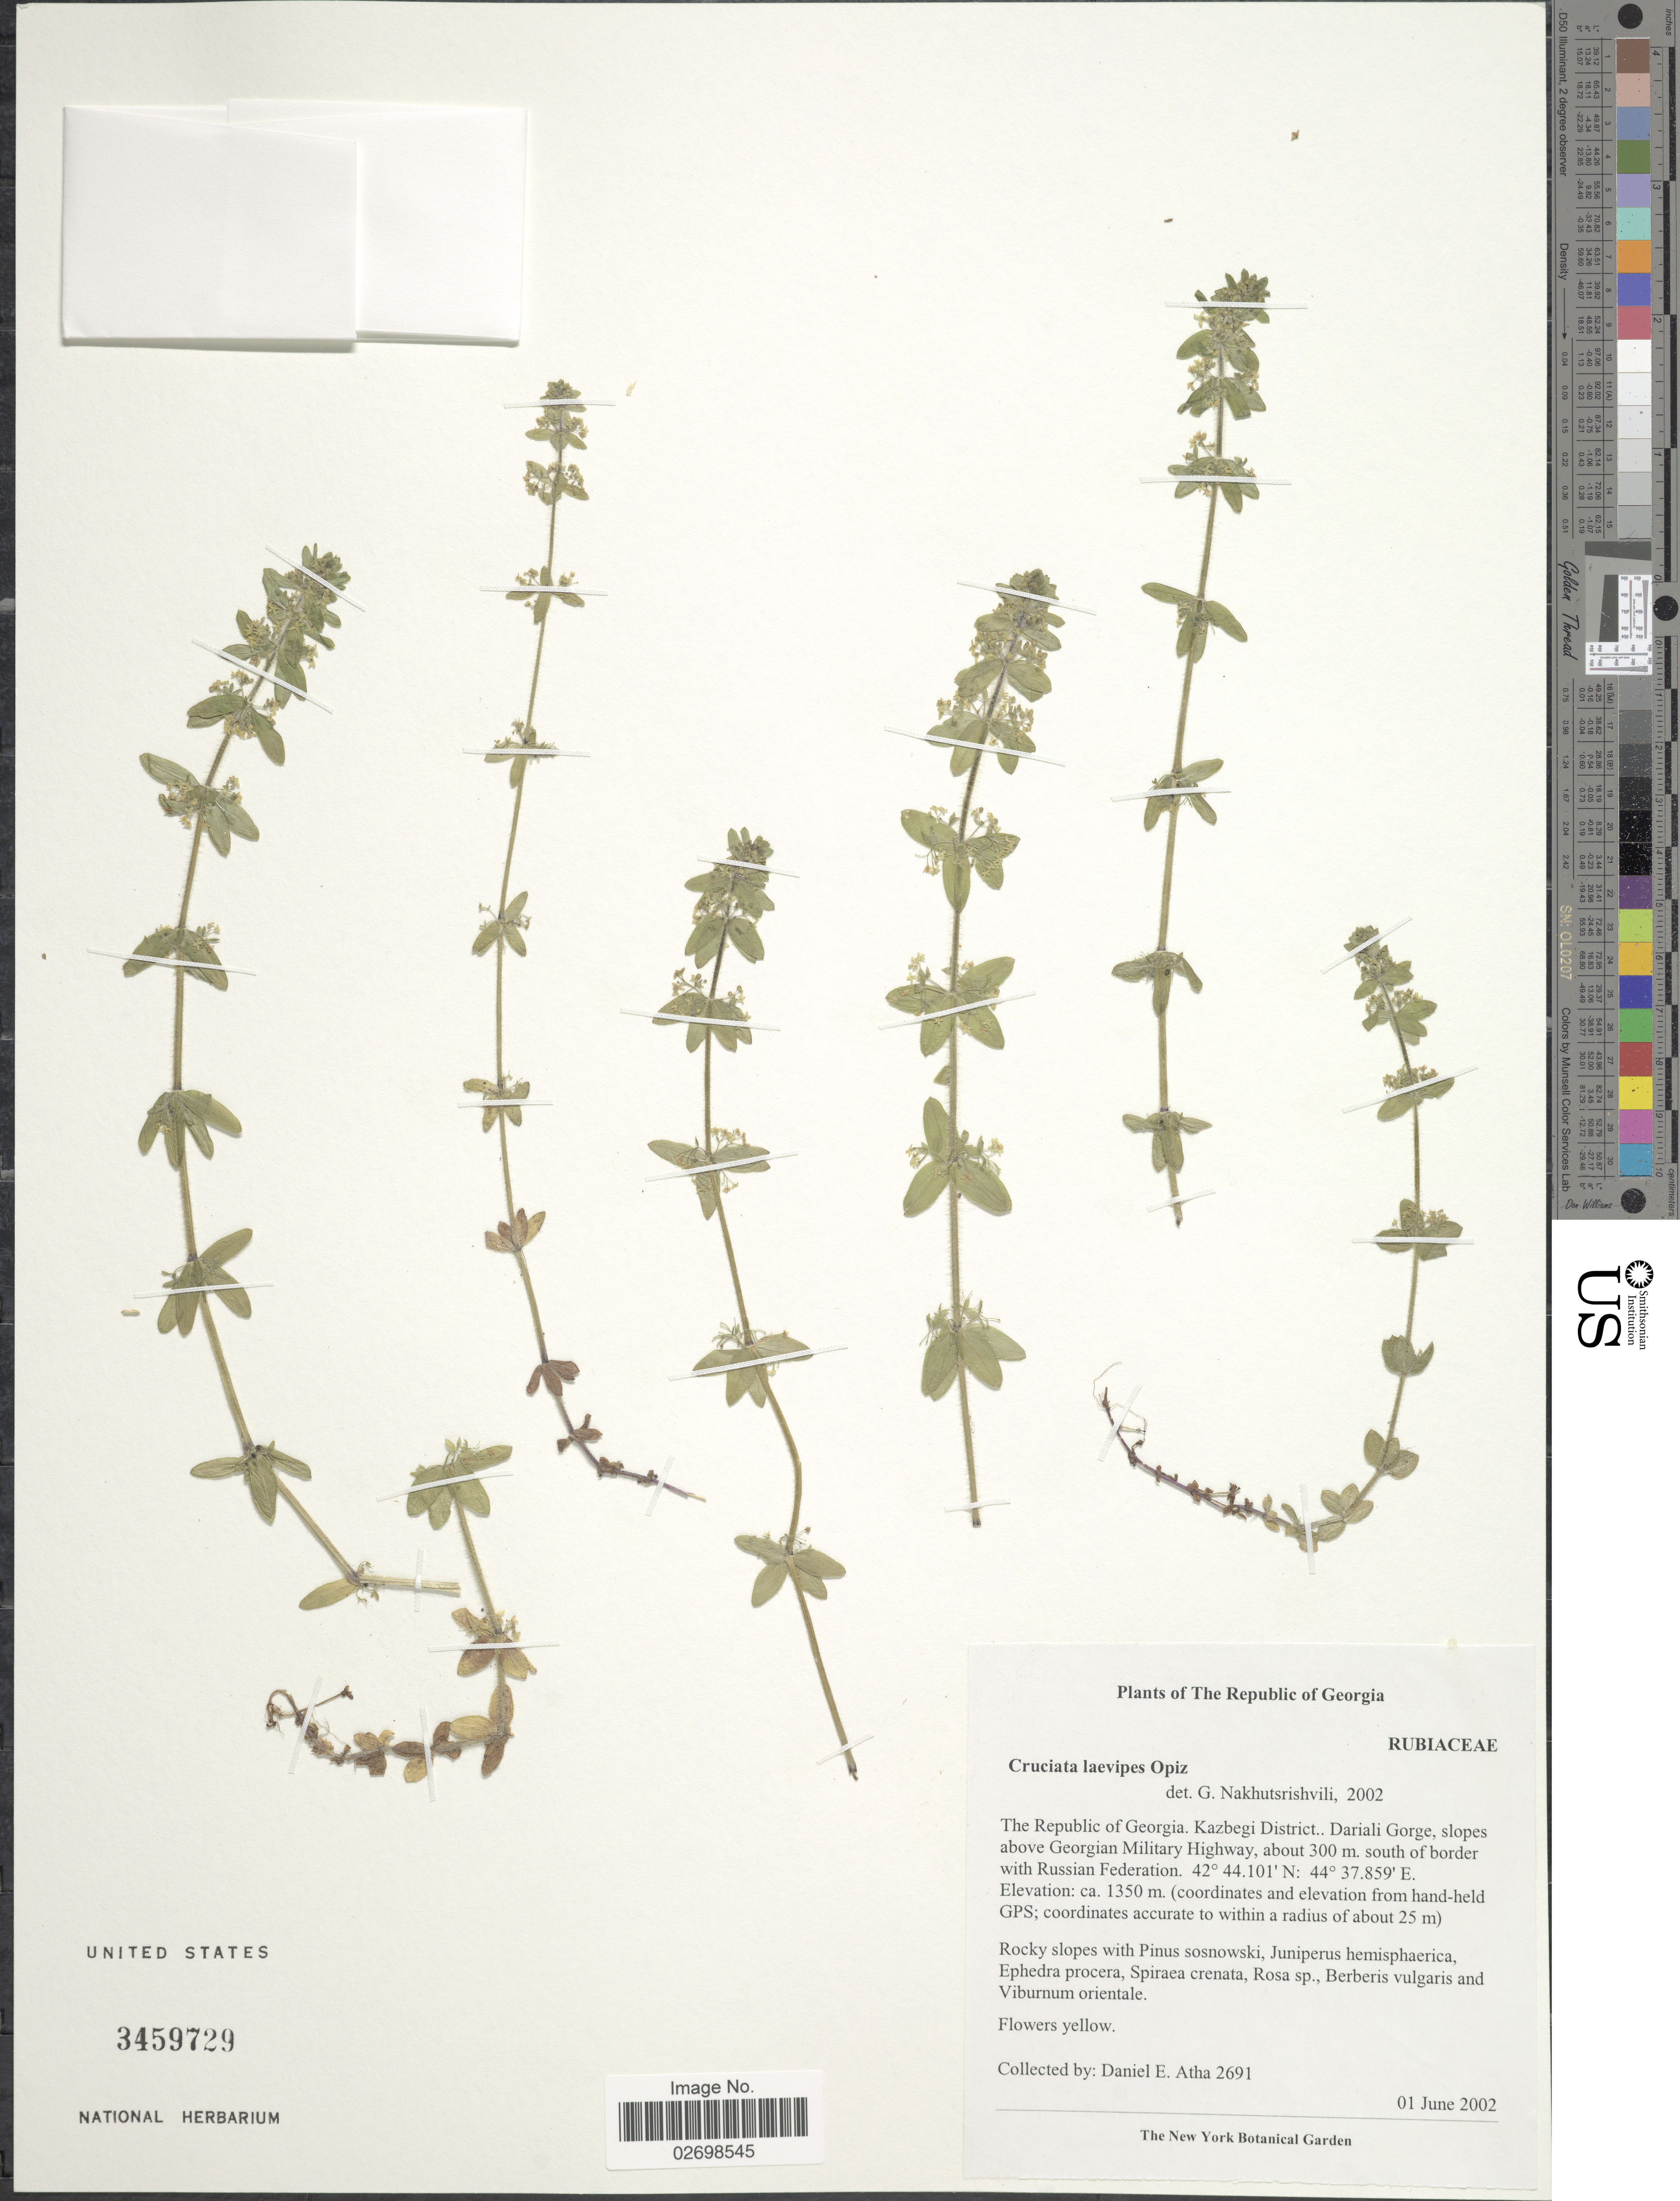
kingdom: Plantae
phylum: Tracheophyta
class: Magnoliopsida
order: Gentianales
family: Rubiaceae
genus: Cruciata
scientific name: Cruciata laevipes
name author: Opiz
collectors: D. Atha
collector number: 2691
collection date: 2002-06-01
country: Georgia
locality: The Republic of Georgia, Kazbegi District, Dariali Gorge, slopes above Georgian Military Highway, about 300 m. south of border with Russion Federation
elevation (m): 1350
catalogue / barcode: US 3459729